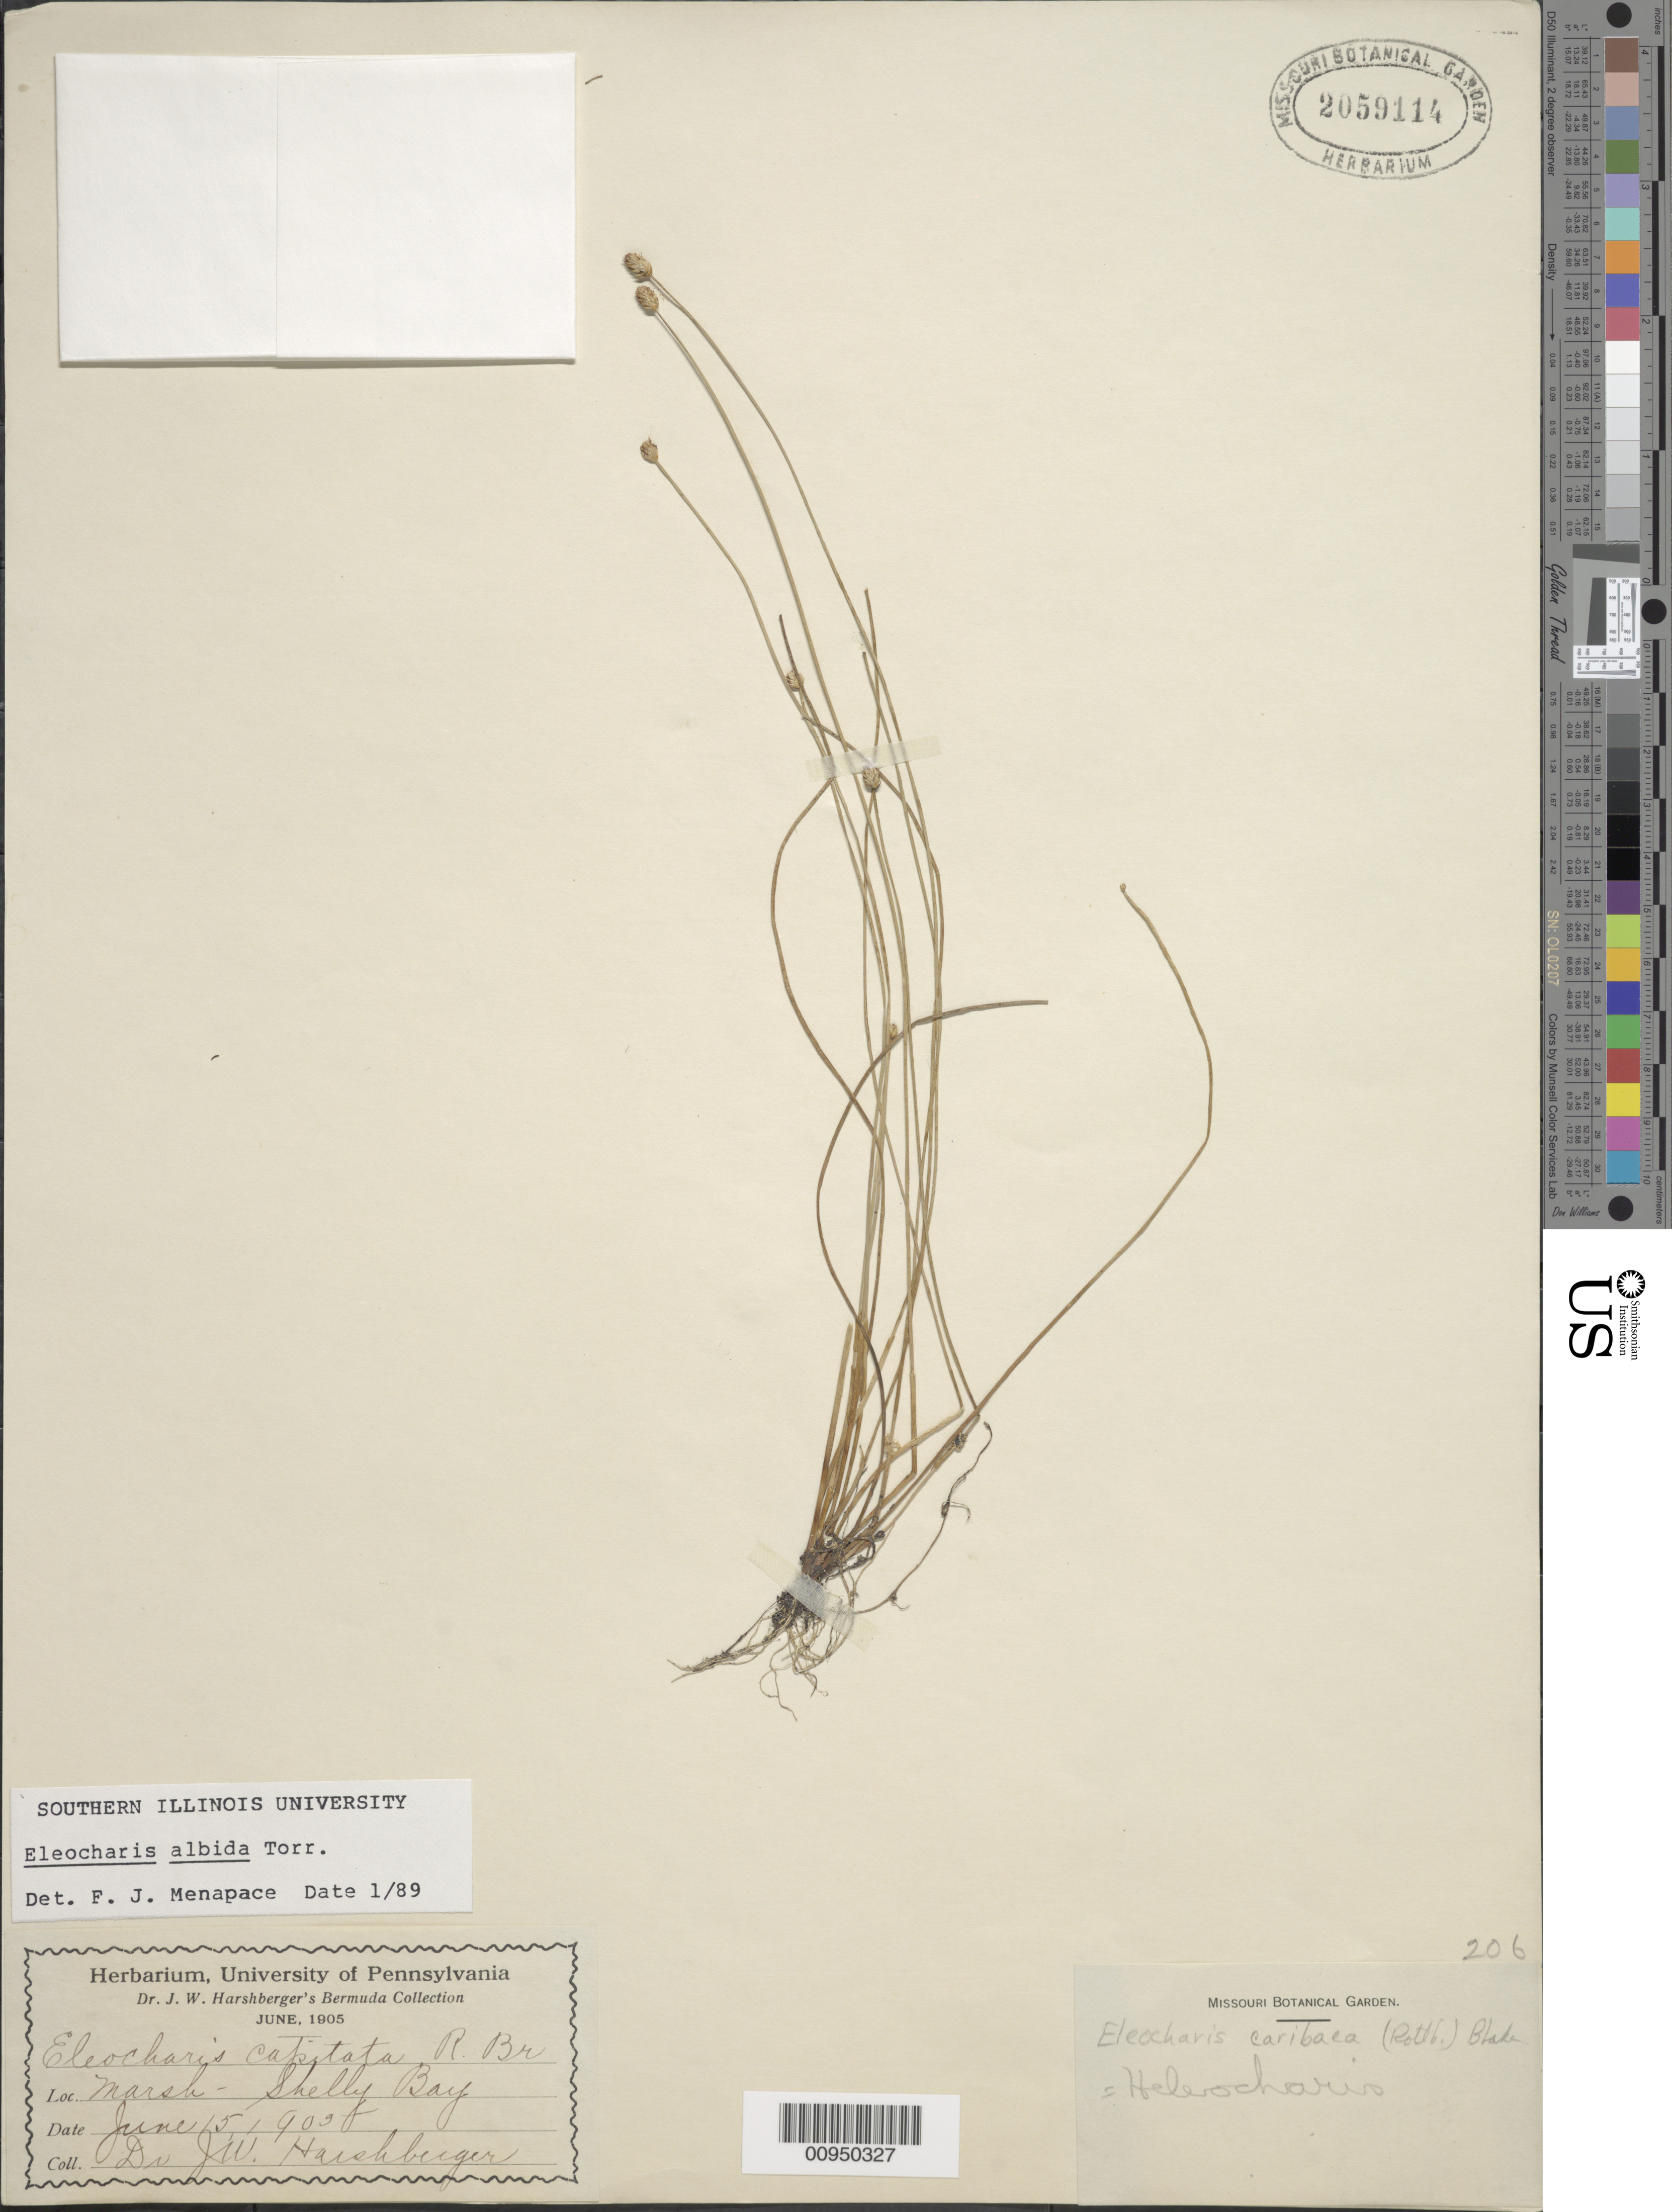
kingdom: Plantae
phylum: Tracheophyta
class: Liliopsida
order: Poales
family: Cyperaceae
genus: Eleocharis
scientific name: Eleocharis albida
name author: Torr.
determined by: Menapace, F. J.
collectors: J. W. Harshberger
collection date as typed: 15 Jun 1903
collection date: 1903-06-15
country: Bermuda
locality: Shelly Bay, marsh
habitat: Marsh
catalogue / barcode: US 2059114